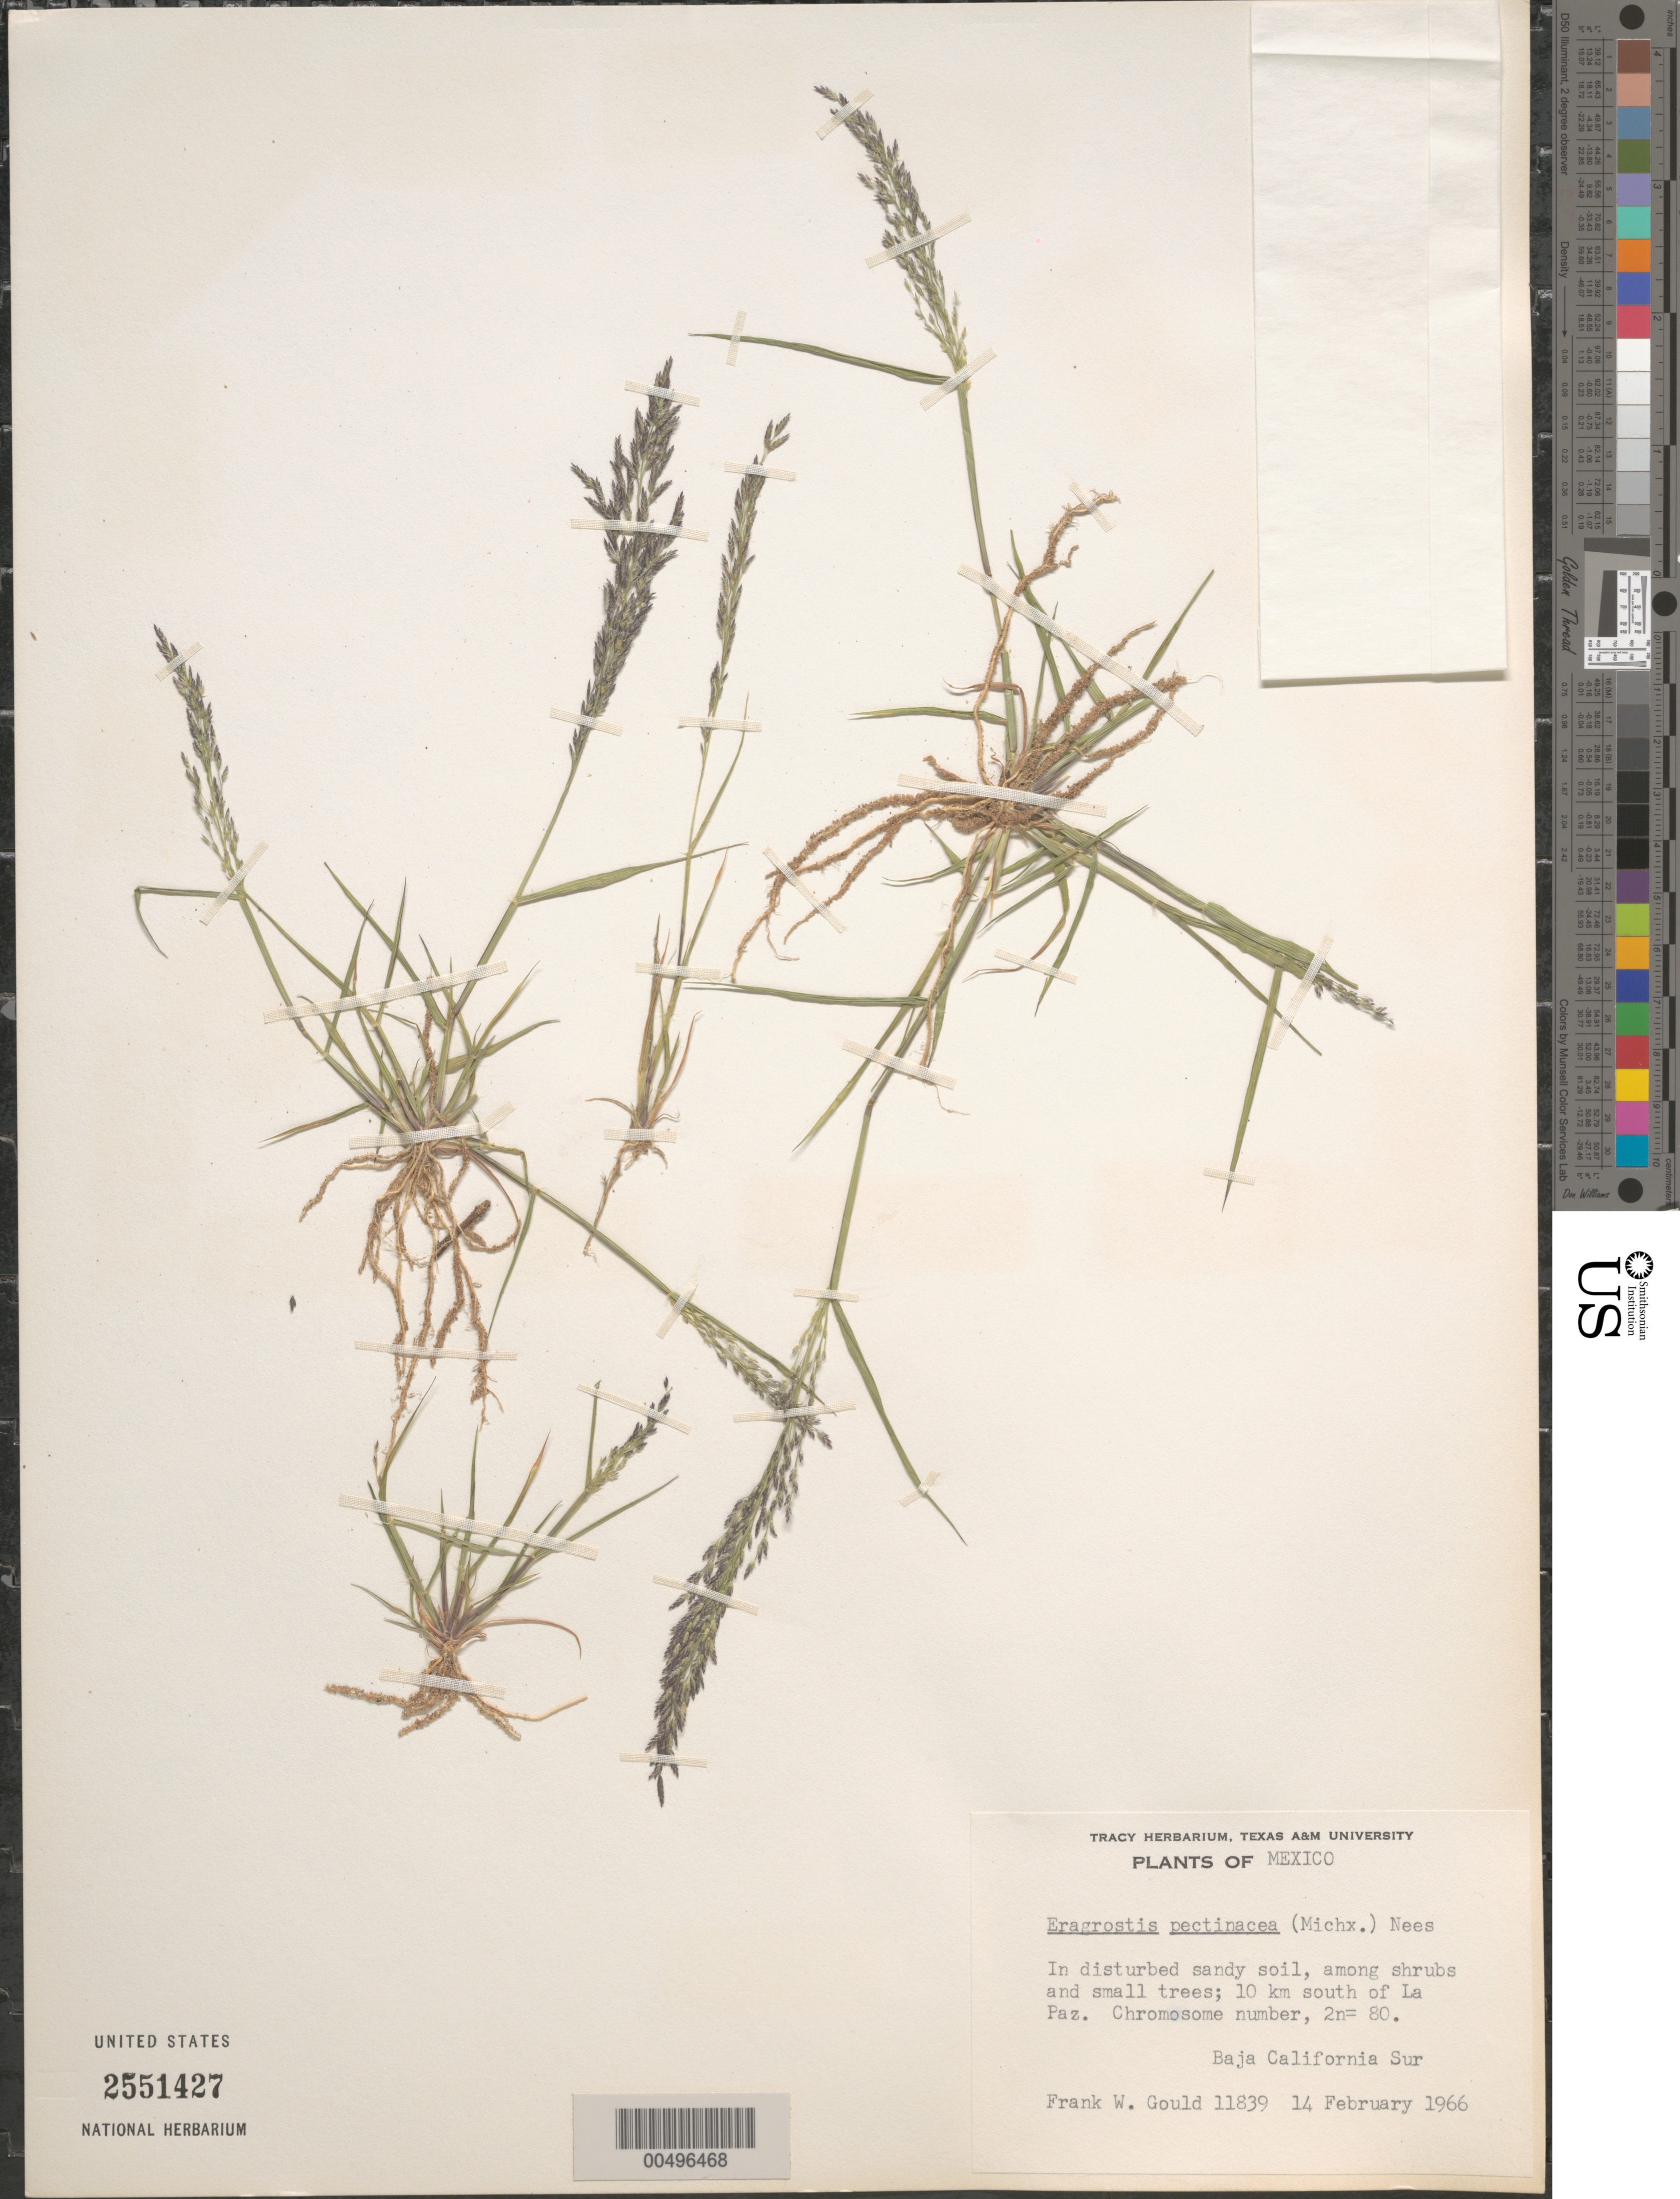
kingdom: Plantae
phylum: Tracheophyta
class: Liliopsida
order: Poales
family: Poaceae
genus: Eragrostis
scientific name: Eragrostis pectinacea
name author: (Michx.) Nees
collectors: F. W. Gould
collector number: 11839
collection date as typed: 14 Feb 1966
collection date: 1966-02-14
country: Mexico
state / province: Baja California Sur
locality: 10 km S of La Paz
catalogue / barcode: US 2551427